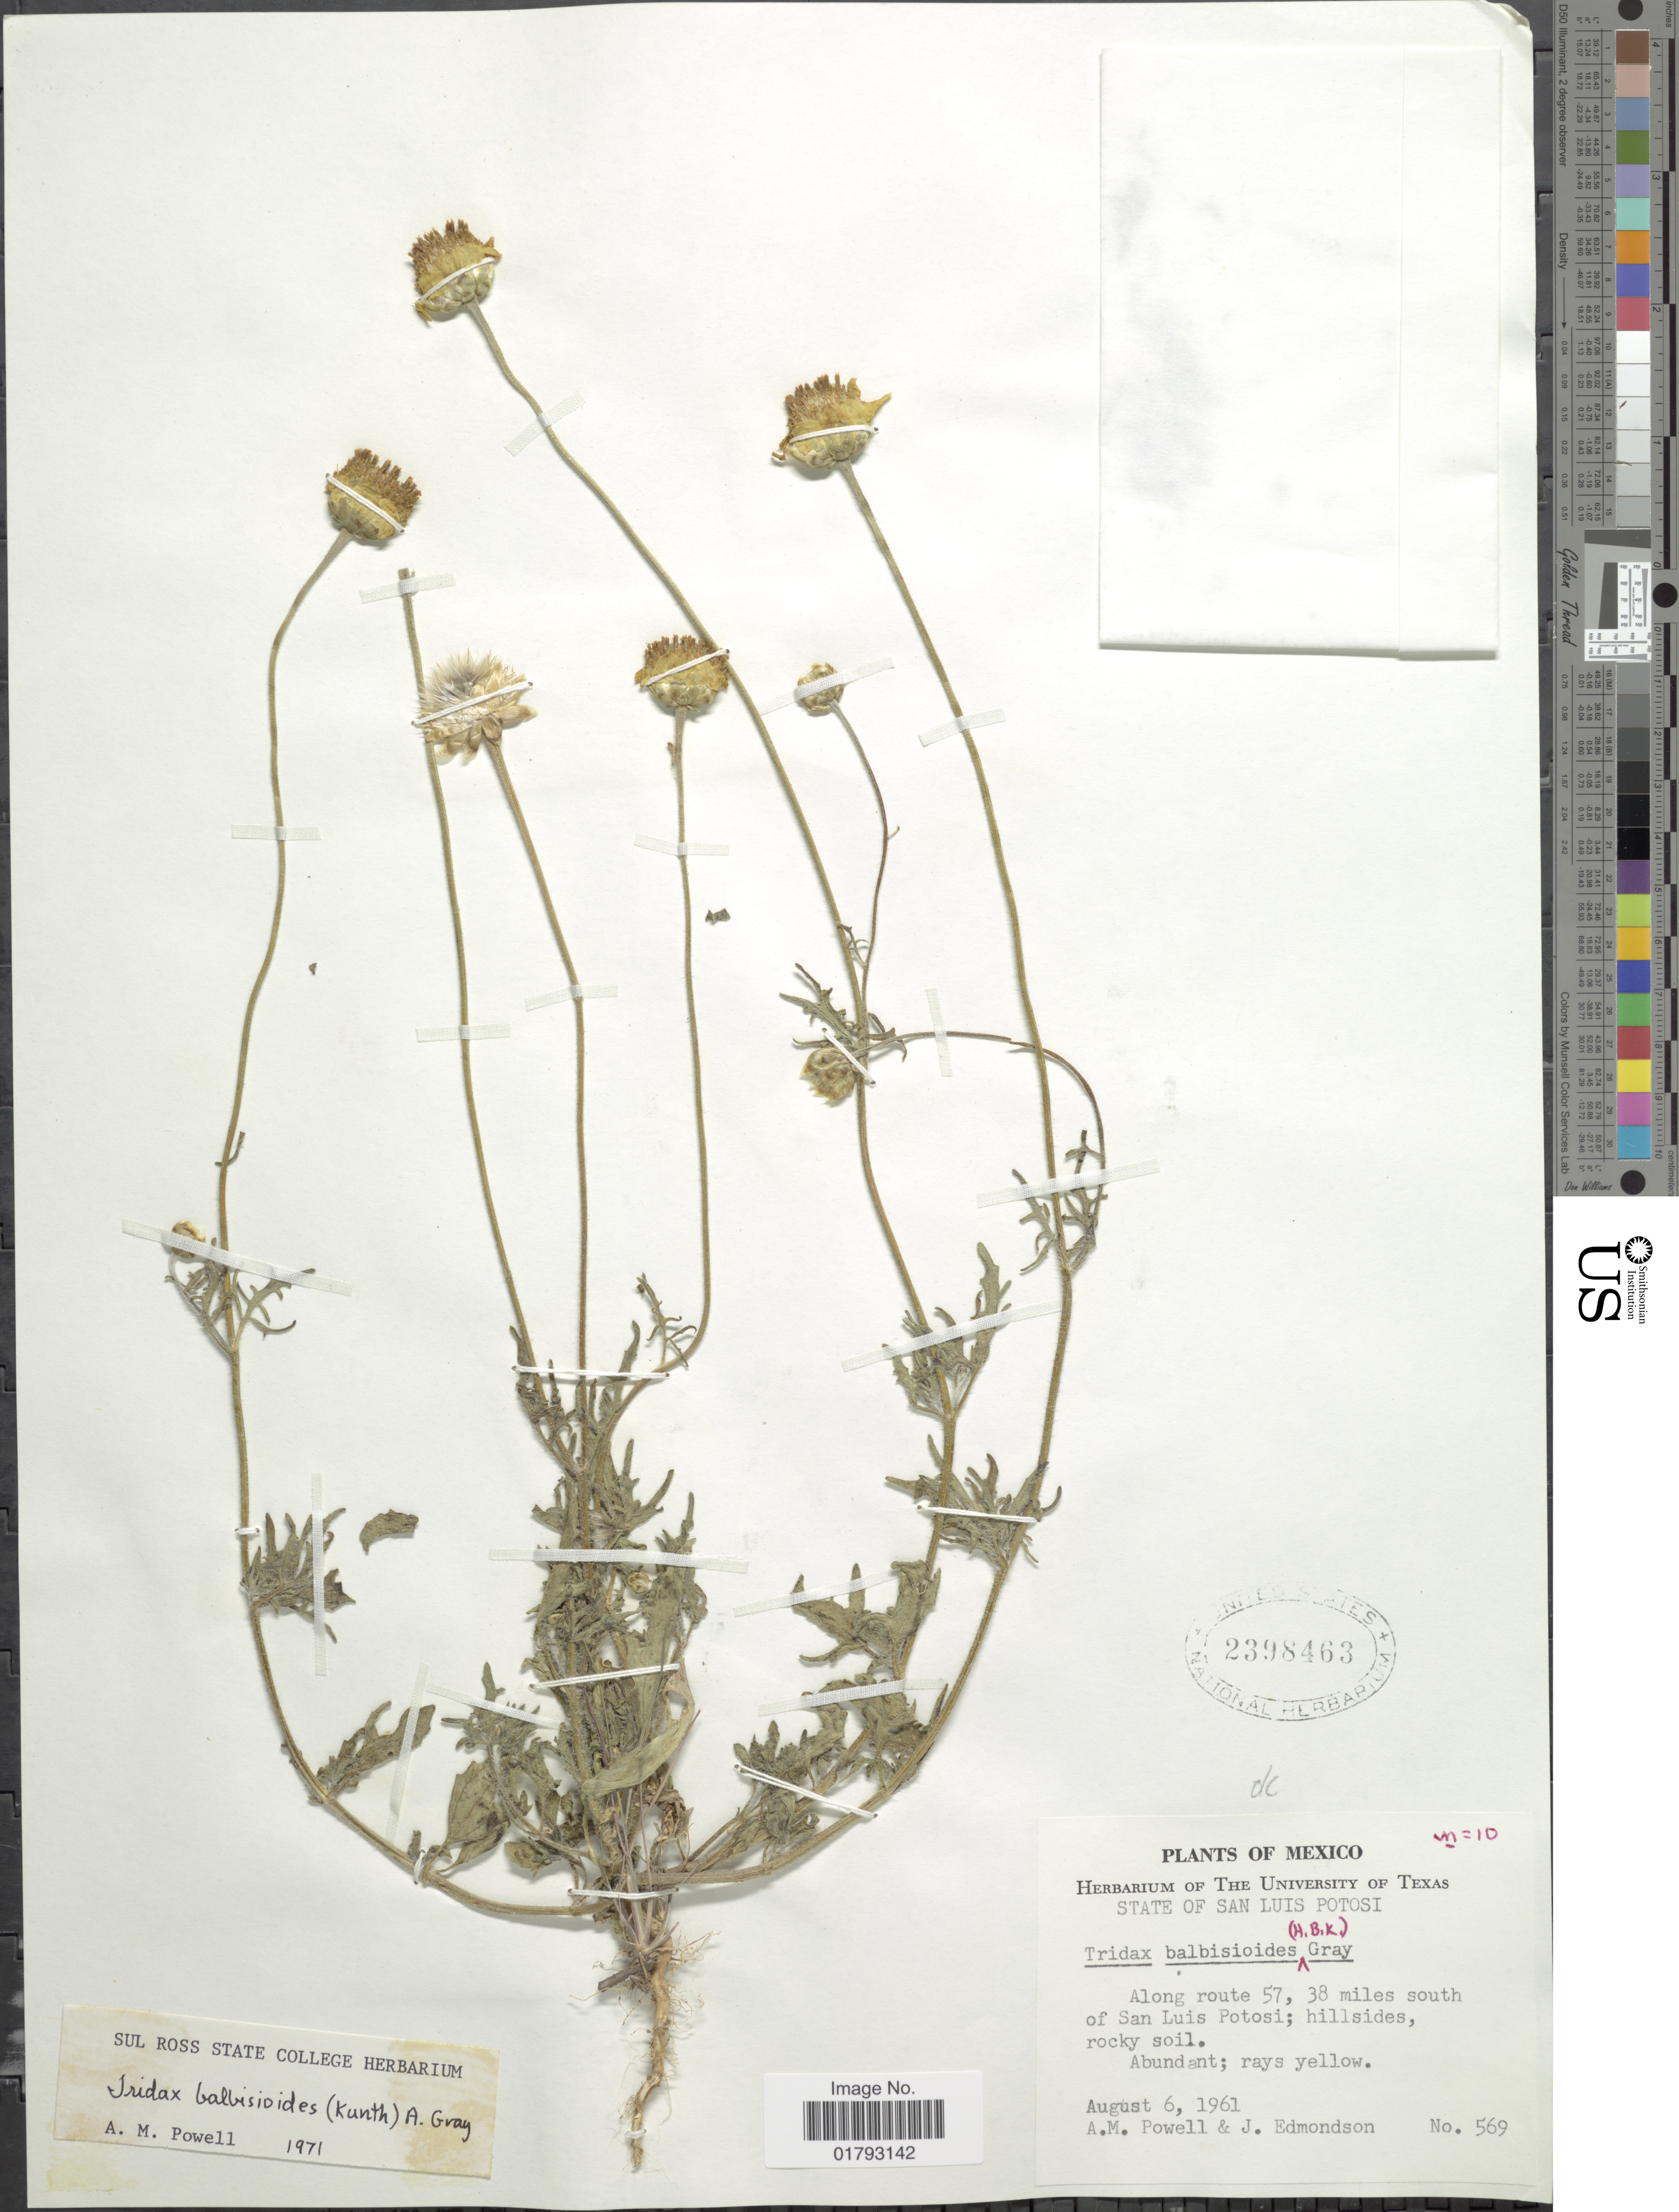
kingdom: Plantae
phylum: Tracheophyta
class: Magnoliopsida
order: Asterales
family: Asteraceae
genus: Tridax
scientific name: Tridax balbisioides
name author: (Kunth) A. Gray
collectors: A. M. Powell & J. Edmondson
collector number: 569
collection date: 1961-08-06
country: Mexico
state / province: San Luis Potosí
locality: State of San Luis Potosi, Along route 57, 38 miles south of San Luis Potosi; Hillsides, rocky soil.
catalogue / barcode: US 2398463